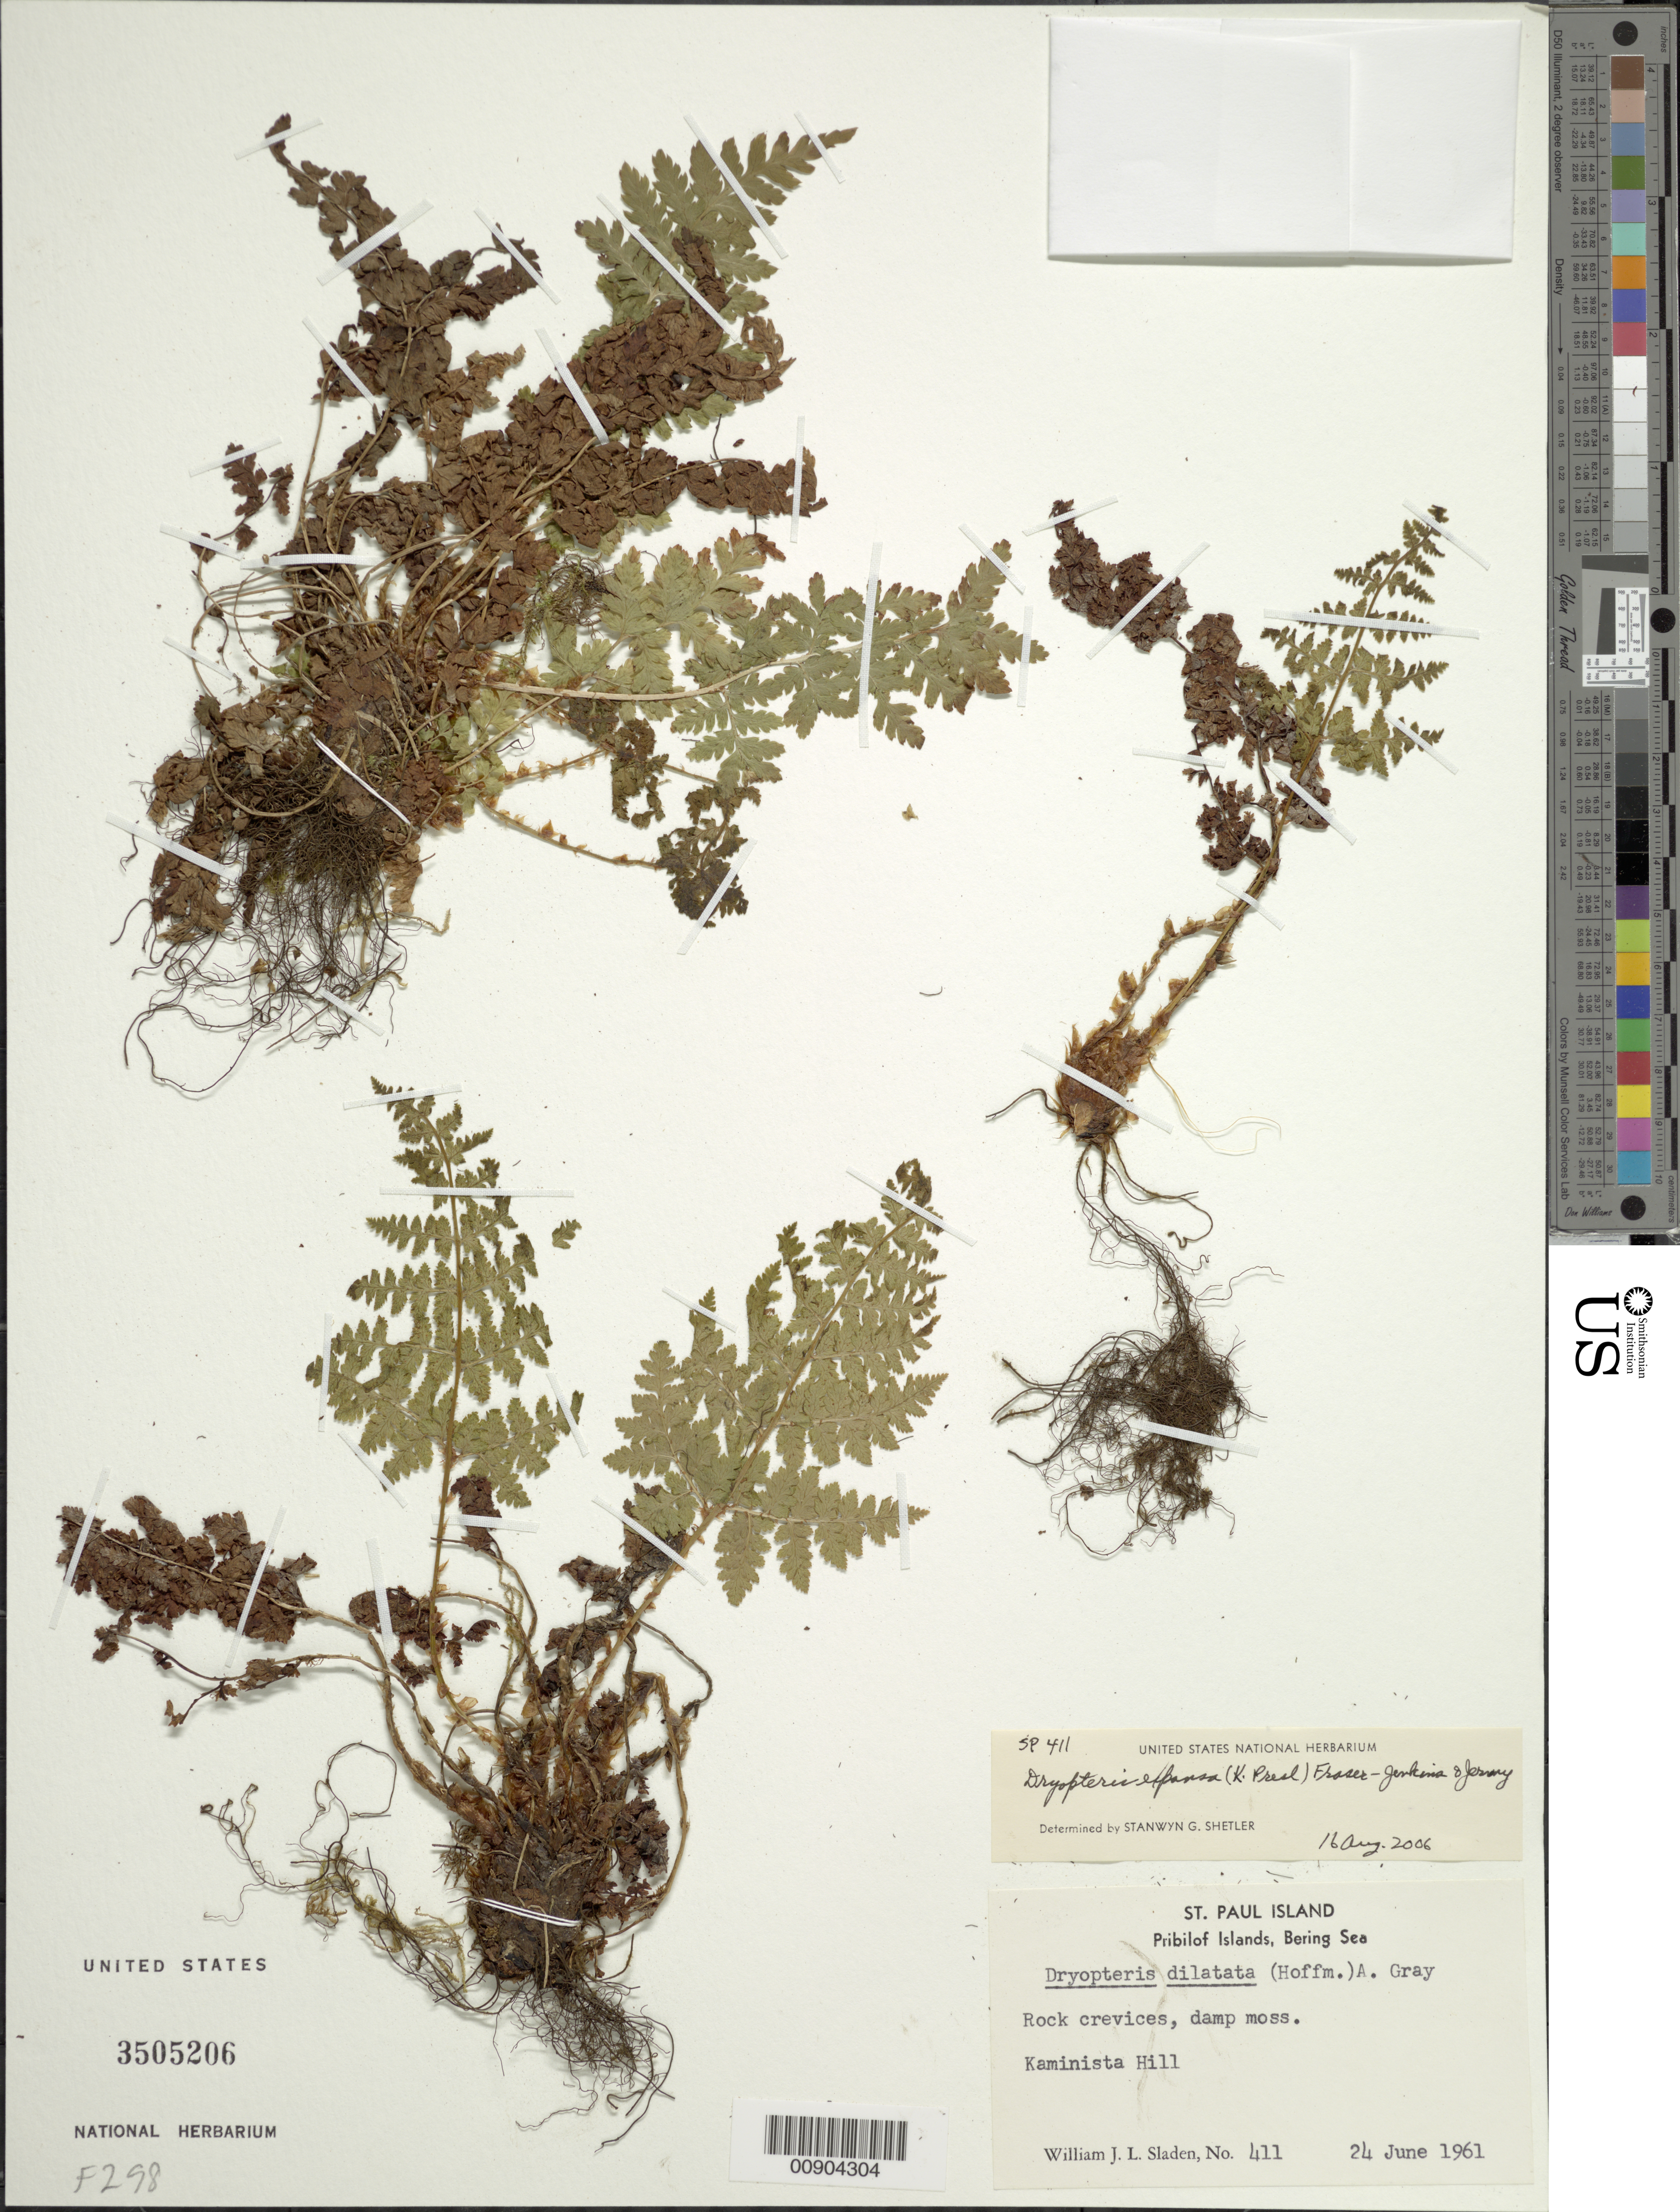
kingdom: Plantae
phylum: Tracheophyta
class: Polypodiopsida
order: Polypodiales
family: Dryopteridaceae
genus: Dryopteris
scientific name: Dryopteris expansa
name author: (C. Presl) Fraser-Jenk. & Jermy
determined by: Shetler, Stanwyn G., (US), NMNH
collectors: W. Sladen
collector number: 411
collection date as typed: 24 Jun 1961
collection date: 1961-06-24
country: United States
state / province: Alaska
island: St. Paul Island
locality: Kaminista Hill., Bering Sea, Pribilof Islands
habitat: Rock crevices, damp moss.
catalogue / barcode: US 3505206